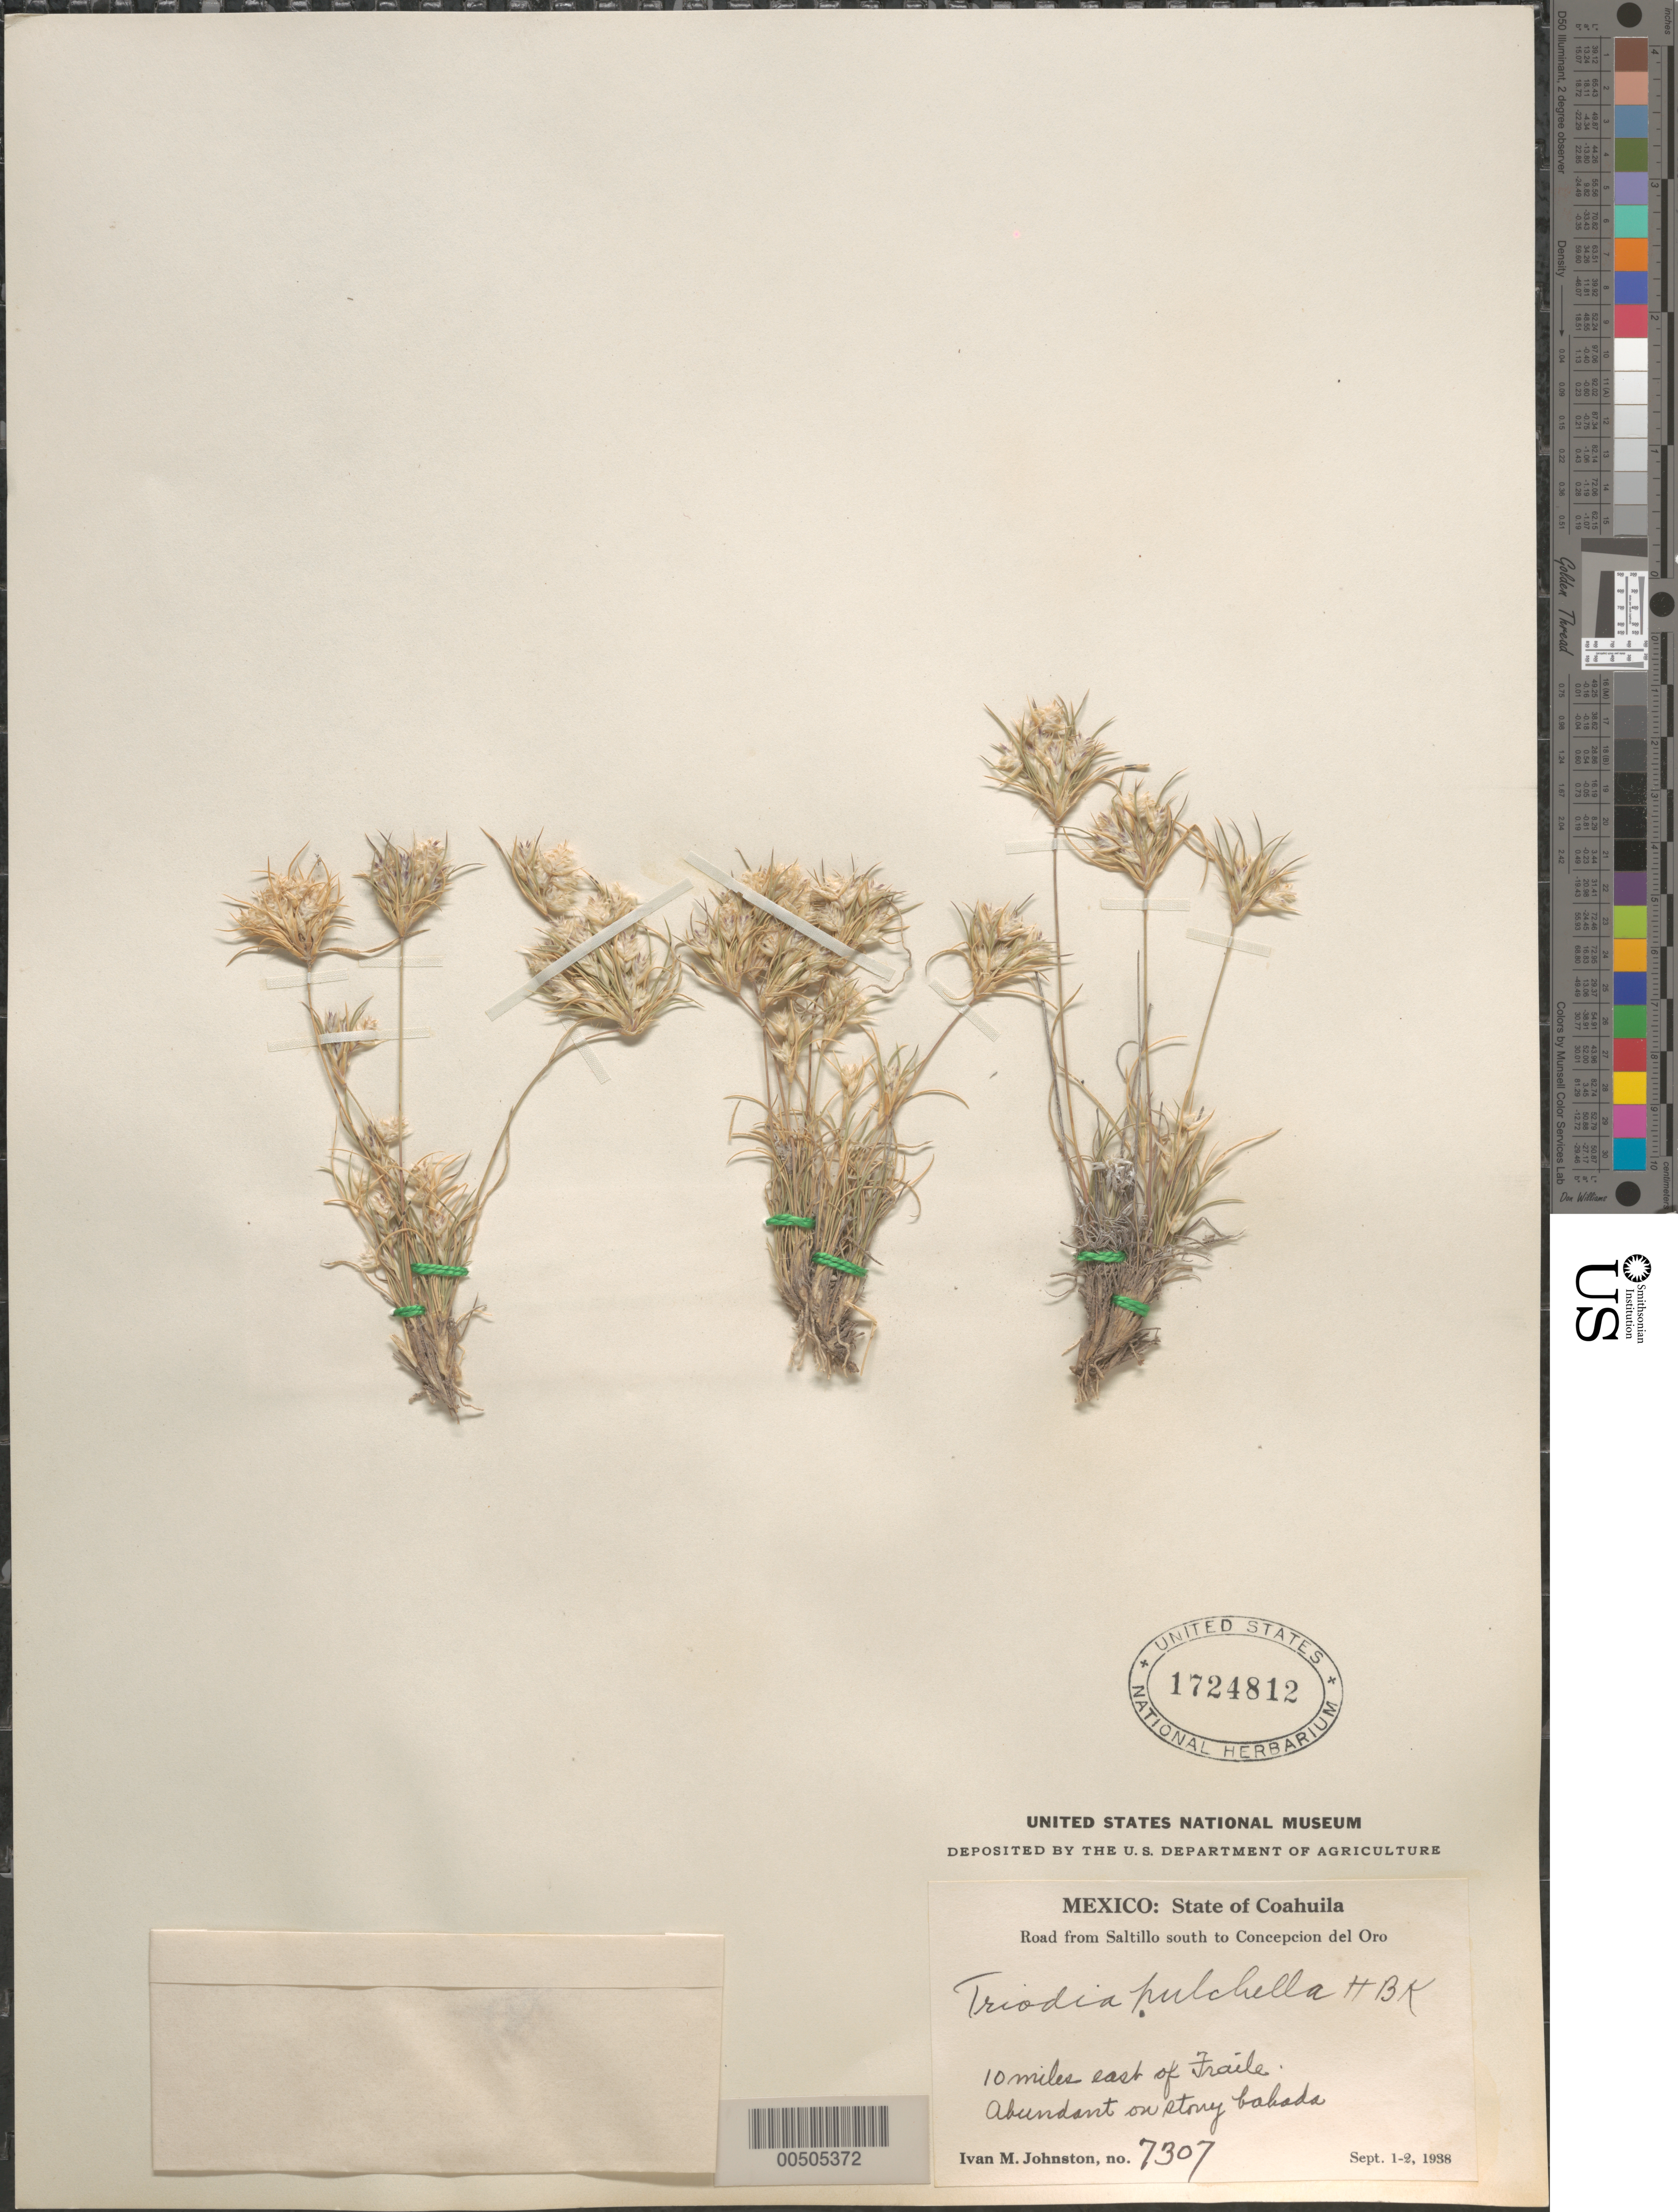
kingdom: Plantae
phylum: Tracheophyta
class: Liliopsida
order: Poales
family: Poaceae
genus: Erioneuron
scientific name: Erioneuron pulchellum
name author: (Kunth) Tateoka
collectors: I.M. Johnston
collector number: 7307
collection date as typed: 1 Sep 1938 to 2 Sep 1938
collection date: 1938-09-01/1938-09-02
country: Mexico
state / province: Coahuila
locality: Rd from Saltillo S to Concepcion del Oro, 10 mi E of Fraile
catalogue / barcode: US 1724812